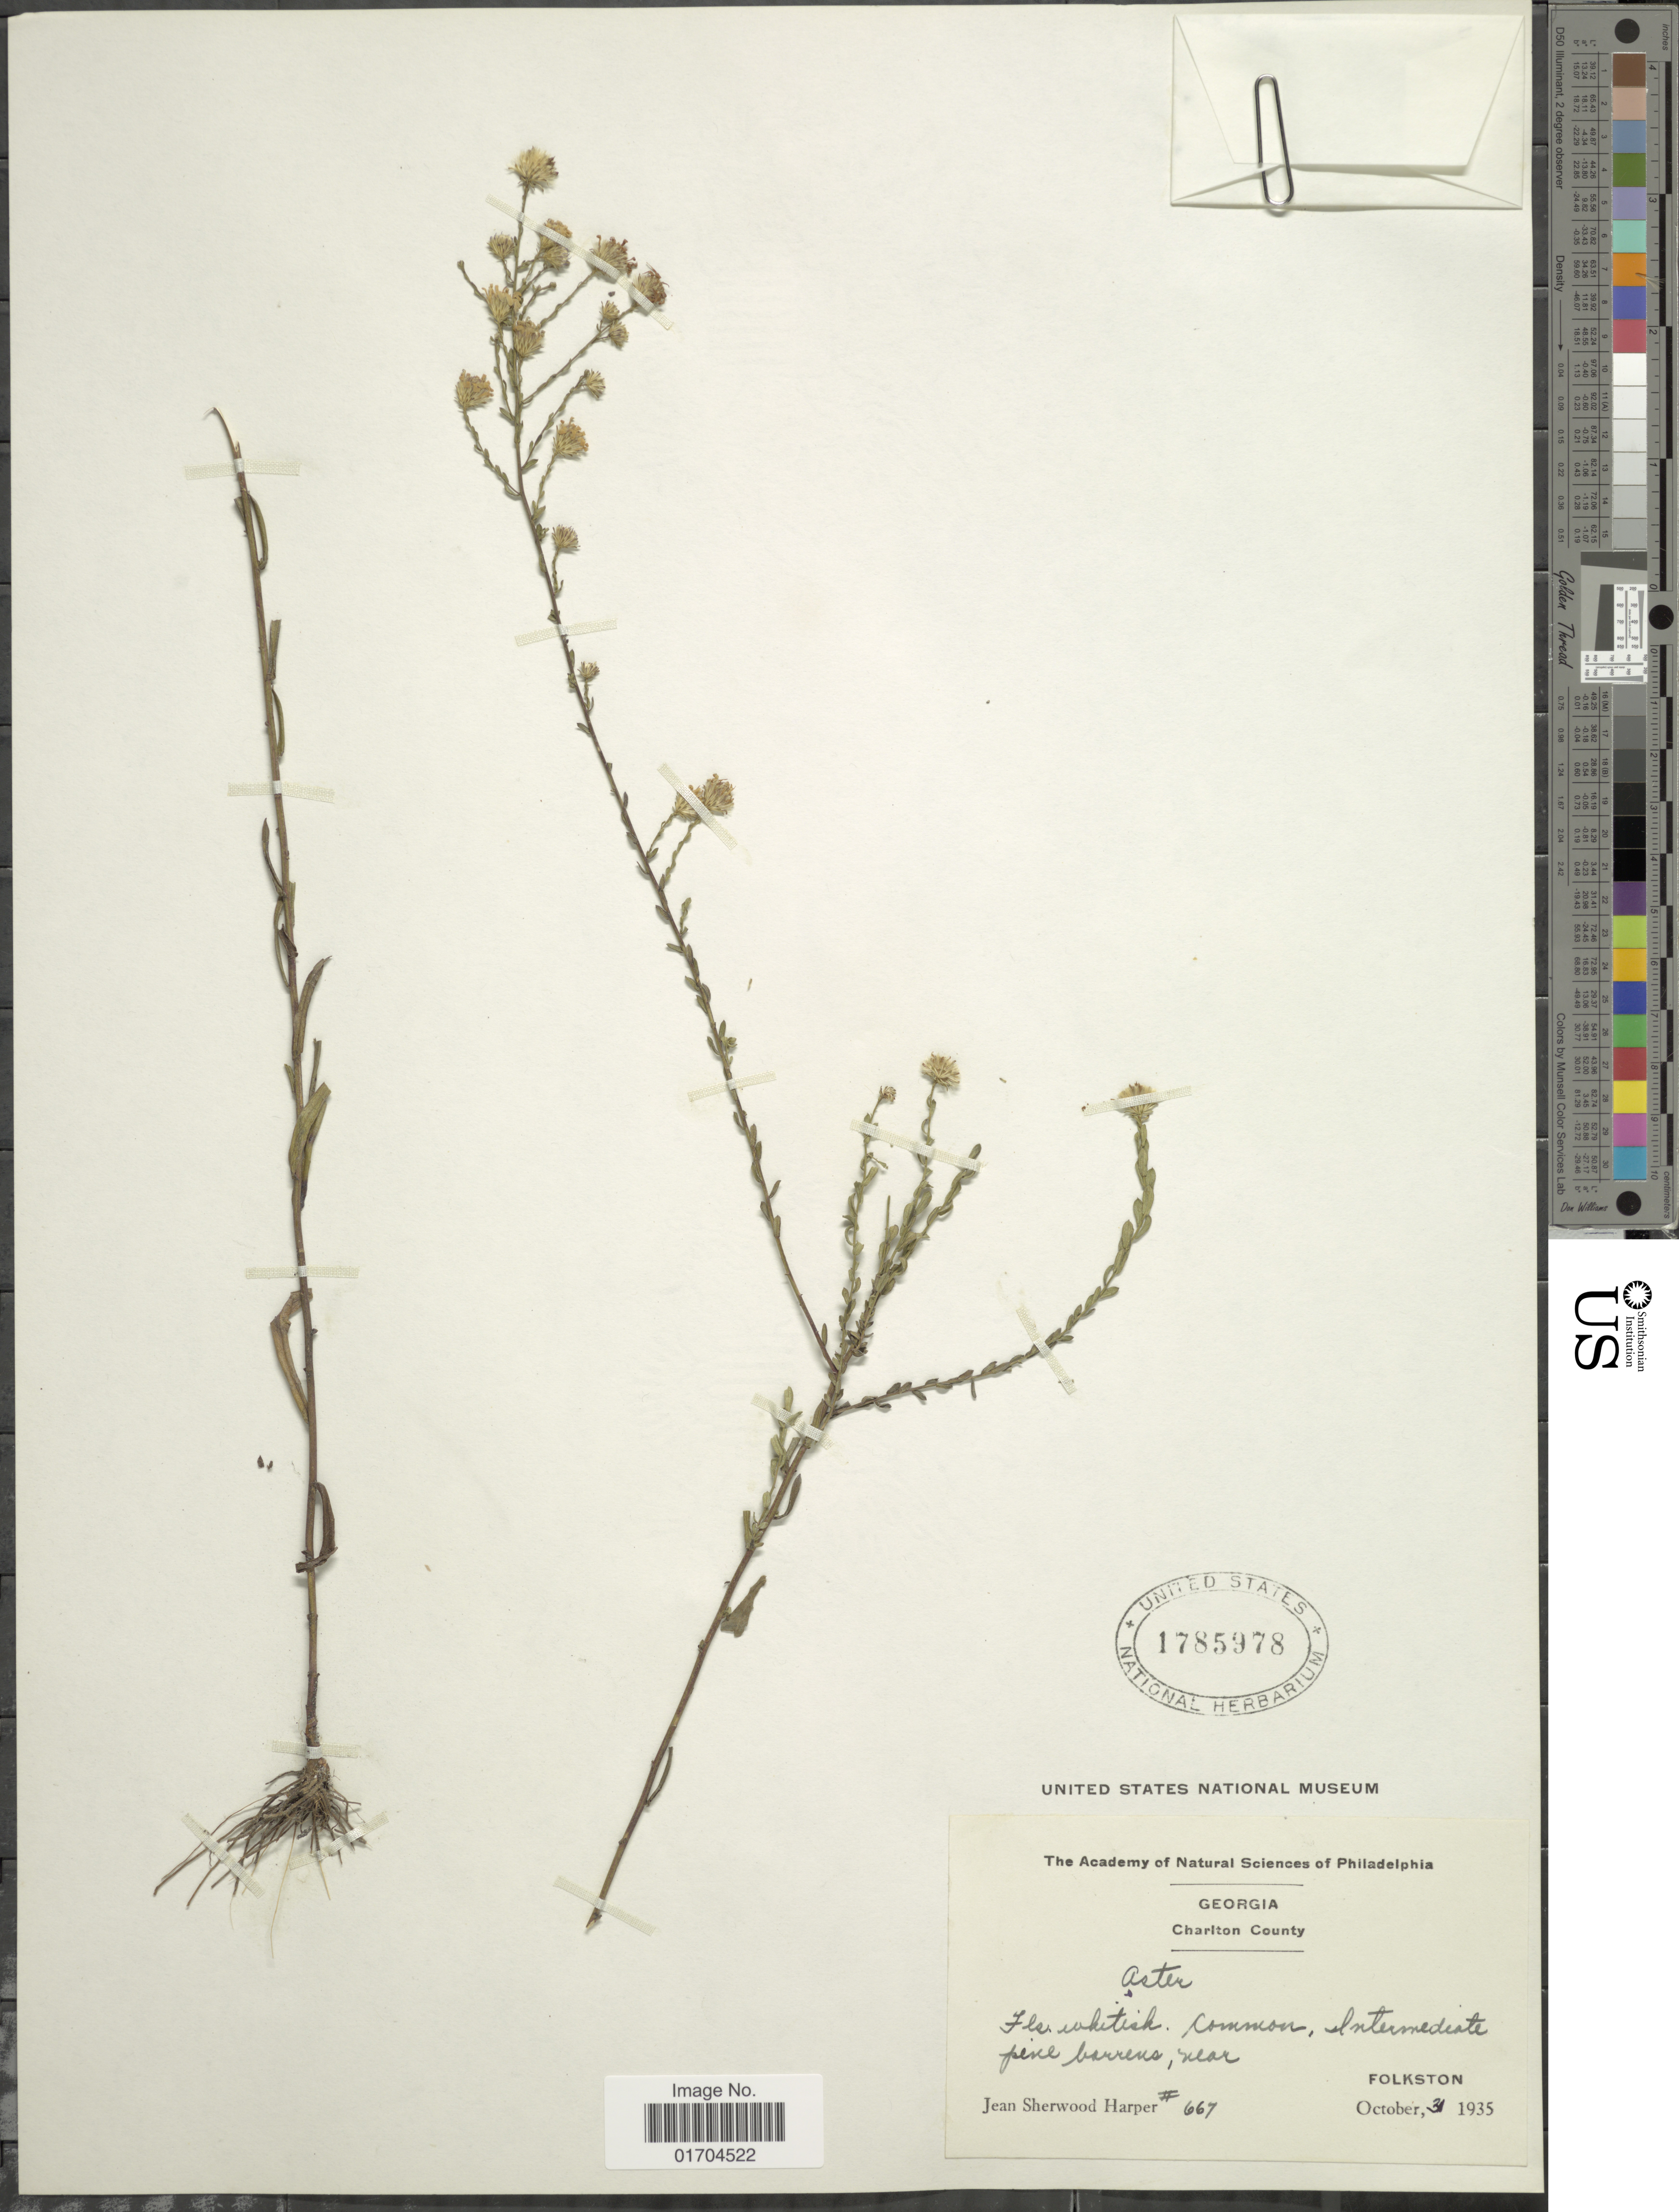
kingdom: Plantae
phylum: Tracheophyta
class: Magnoliopsida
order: Asterales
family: Asteraceae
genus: Symphyotrichum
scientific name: Symphyotrichum sp.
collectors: J. Harper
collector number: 667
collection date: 1935-10-31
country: United States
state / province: Georgia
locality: Charlton County, near Folkston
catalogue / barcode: US 1785978